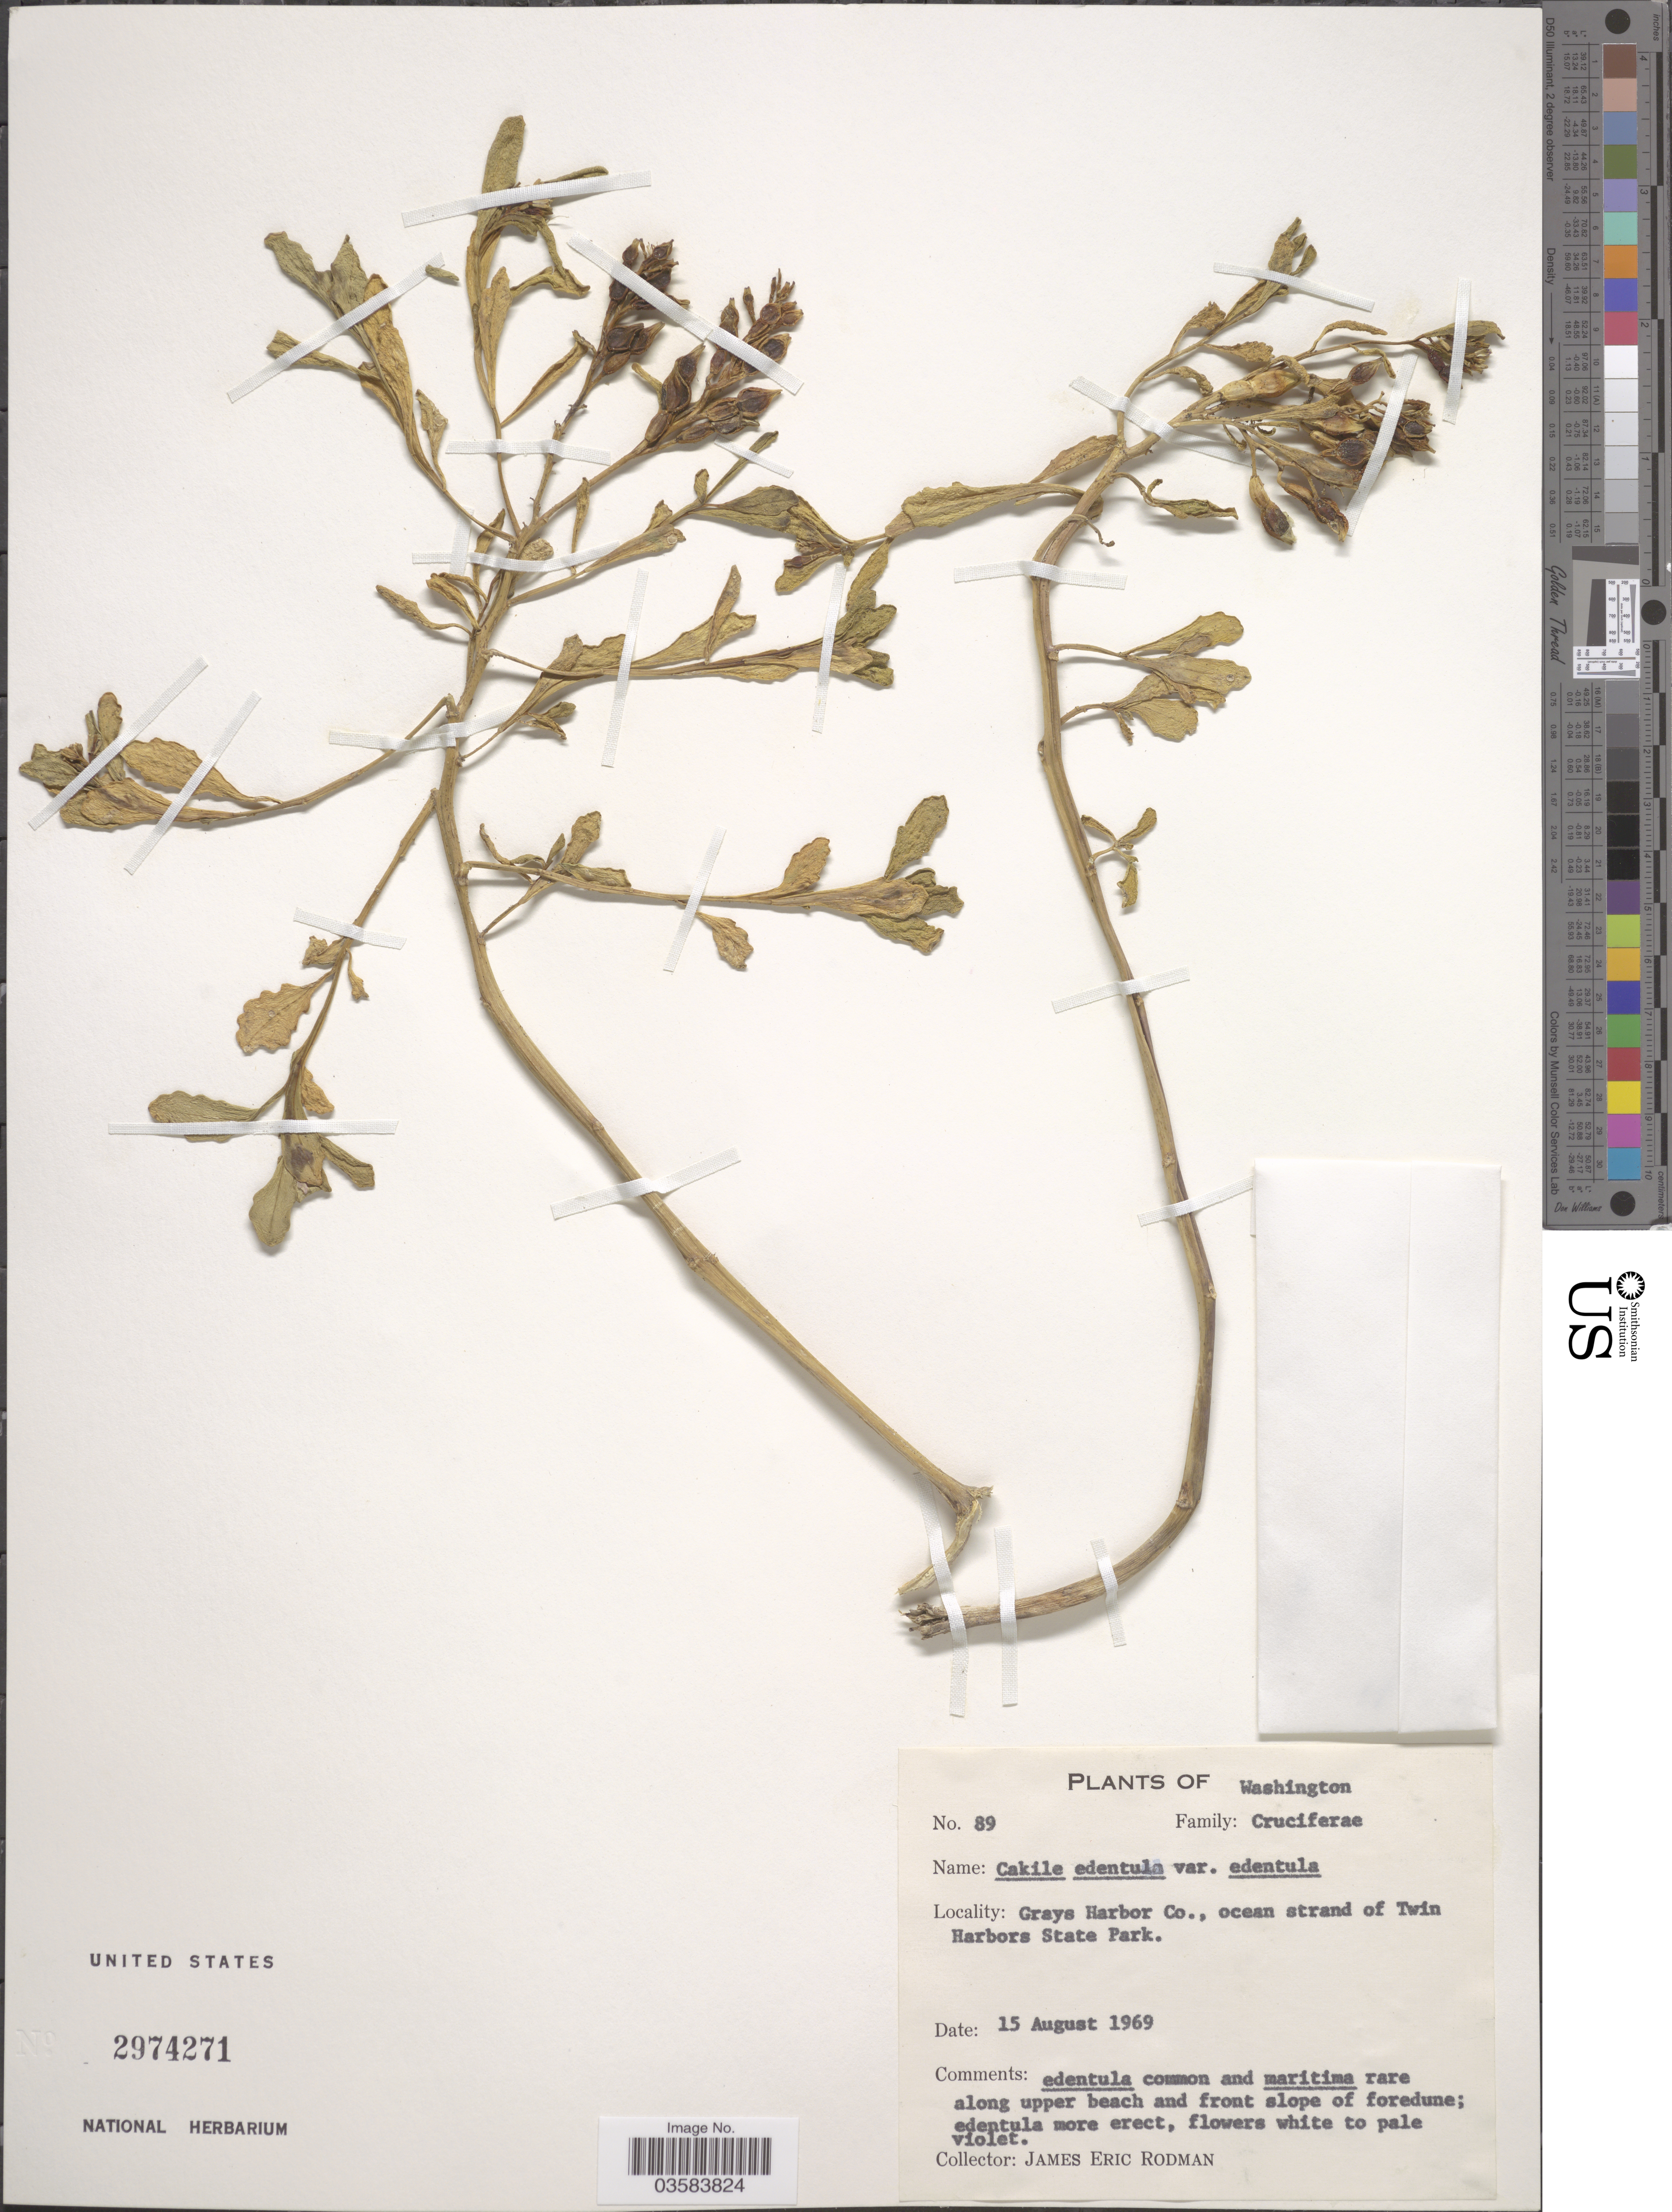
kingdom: Plantae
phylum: Tracheophyta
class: Magnoliopsida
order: Brassicales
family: Brassicaceae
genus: Cakile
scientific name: Cakile edentula var. edentula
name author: (Bigelow) Hook.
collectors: J. Rodman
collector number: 89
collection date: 1969-08-15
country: United States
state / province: Washington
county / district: Grays Harbor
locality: Grays Harbor Co., ocean strand of Twin Harbors State Park.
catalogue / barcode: US 2974271